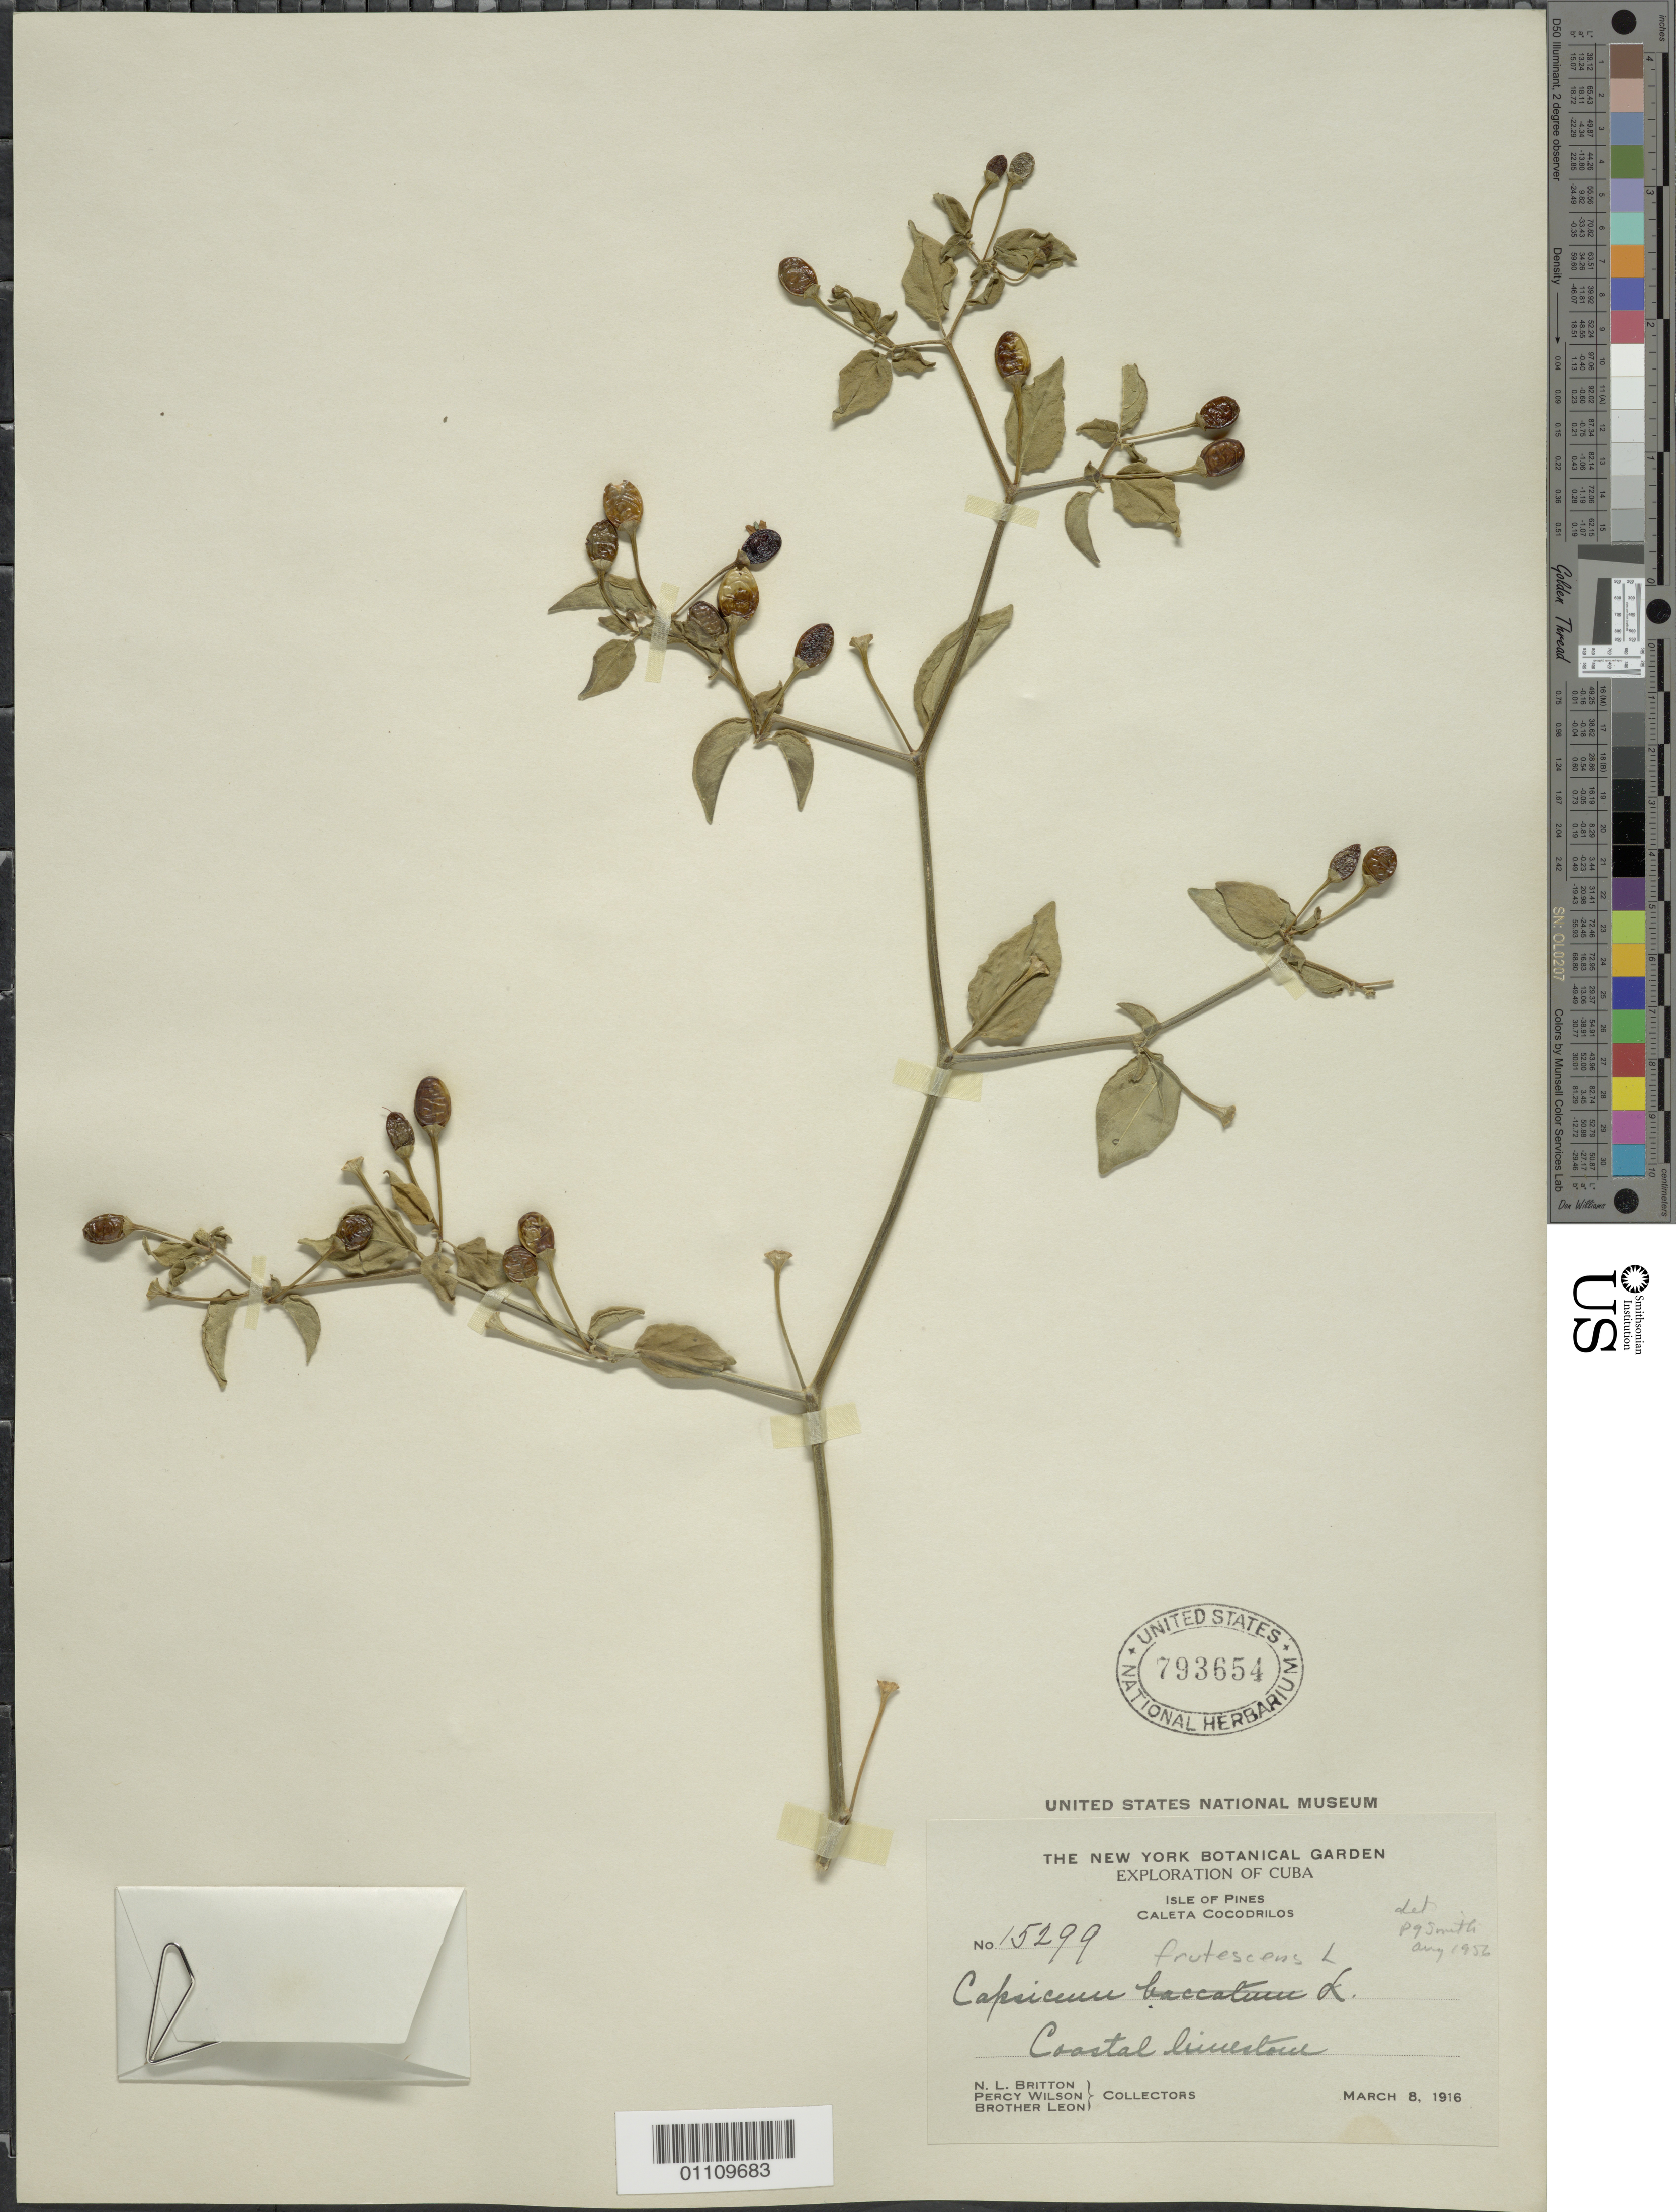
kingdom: Plantae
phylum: Tracheophyta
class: Magnoliopsida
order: Solanales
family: Solanaceae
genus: Capsicum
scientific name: Capsicum frutescens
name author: L.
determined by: Smith, P.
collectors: N. Britton, P. Wilson & Bro. León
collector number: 15299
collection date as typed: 08 Mar 1916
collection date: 1916-03-08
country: Cuba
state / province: Isla de La Juventud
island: Isla de la Juventud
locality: Isle of Pines, Caleta Cocodrilos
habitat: Coastal limestone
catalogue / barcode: US 793654